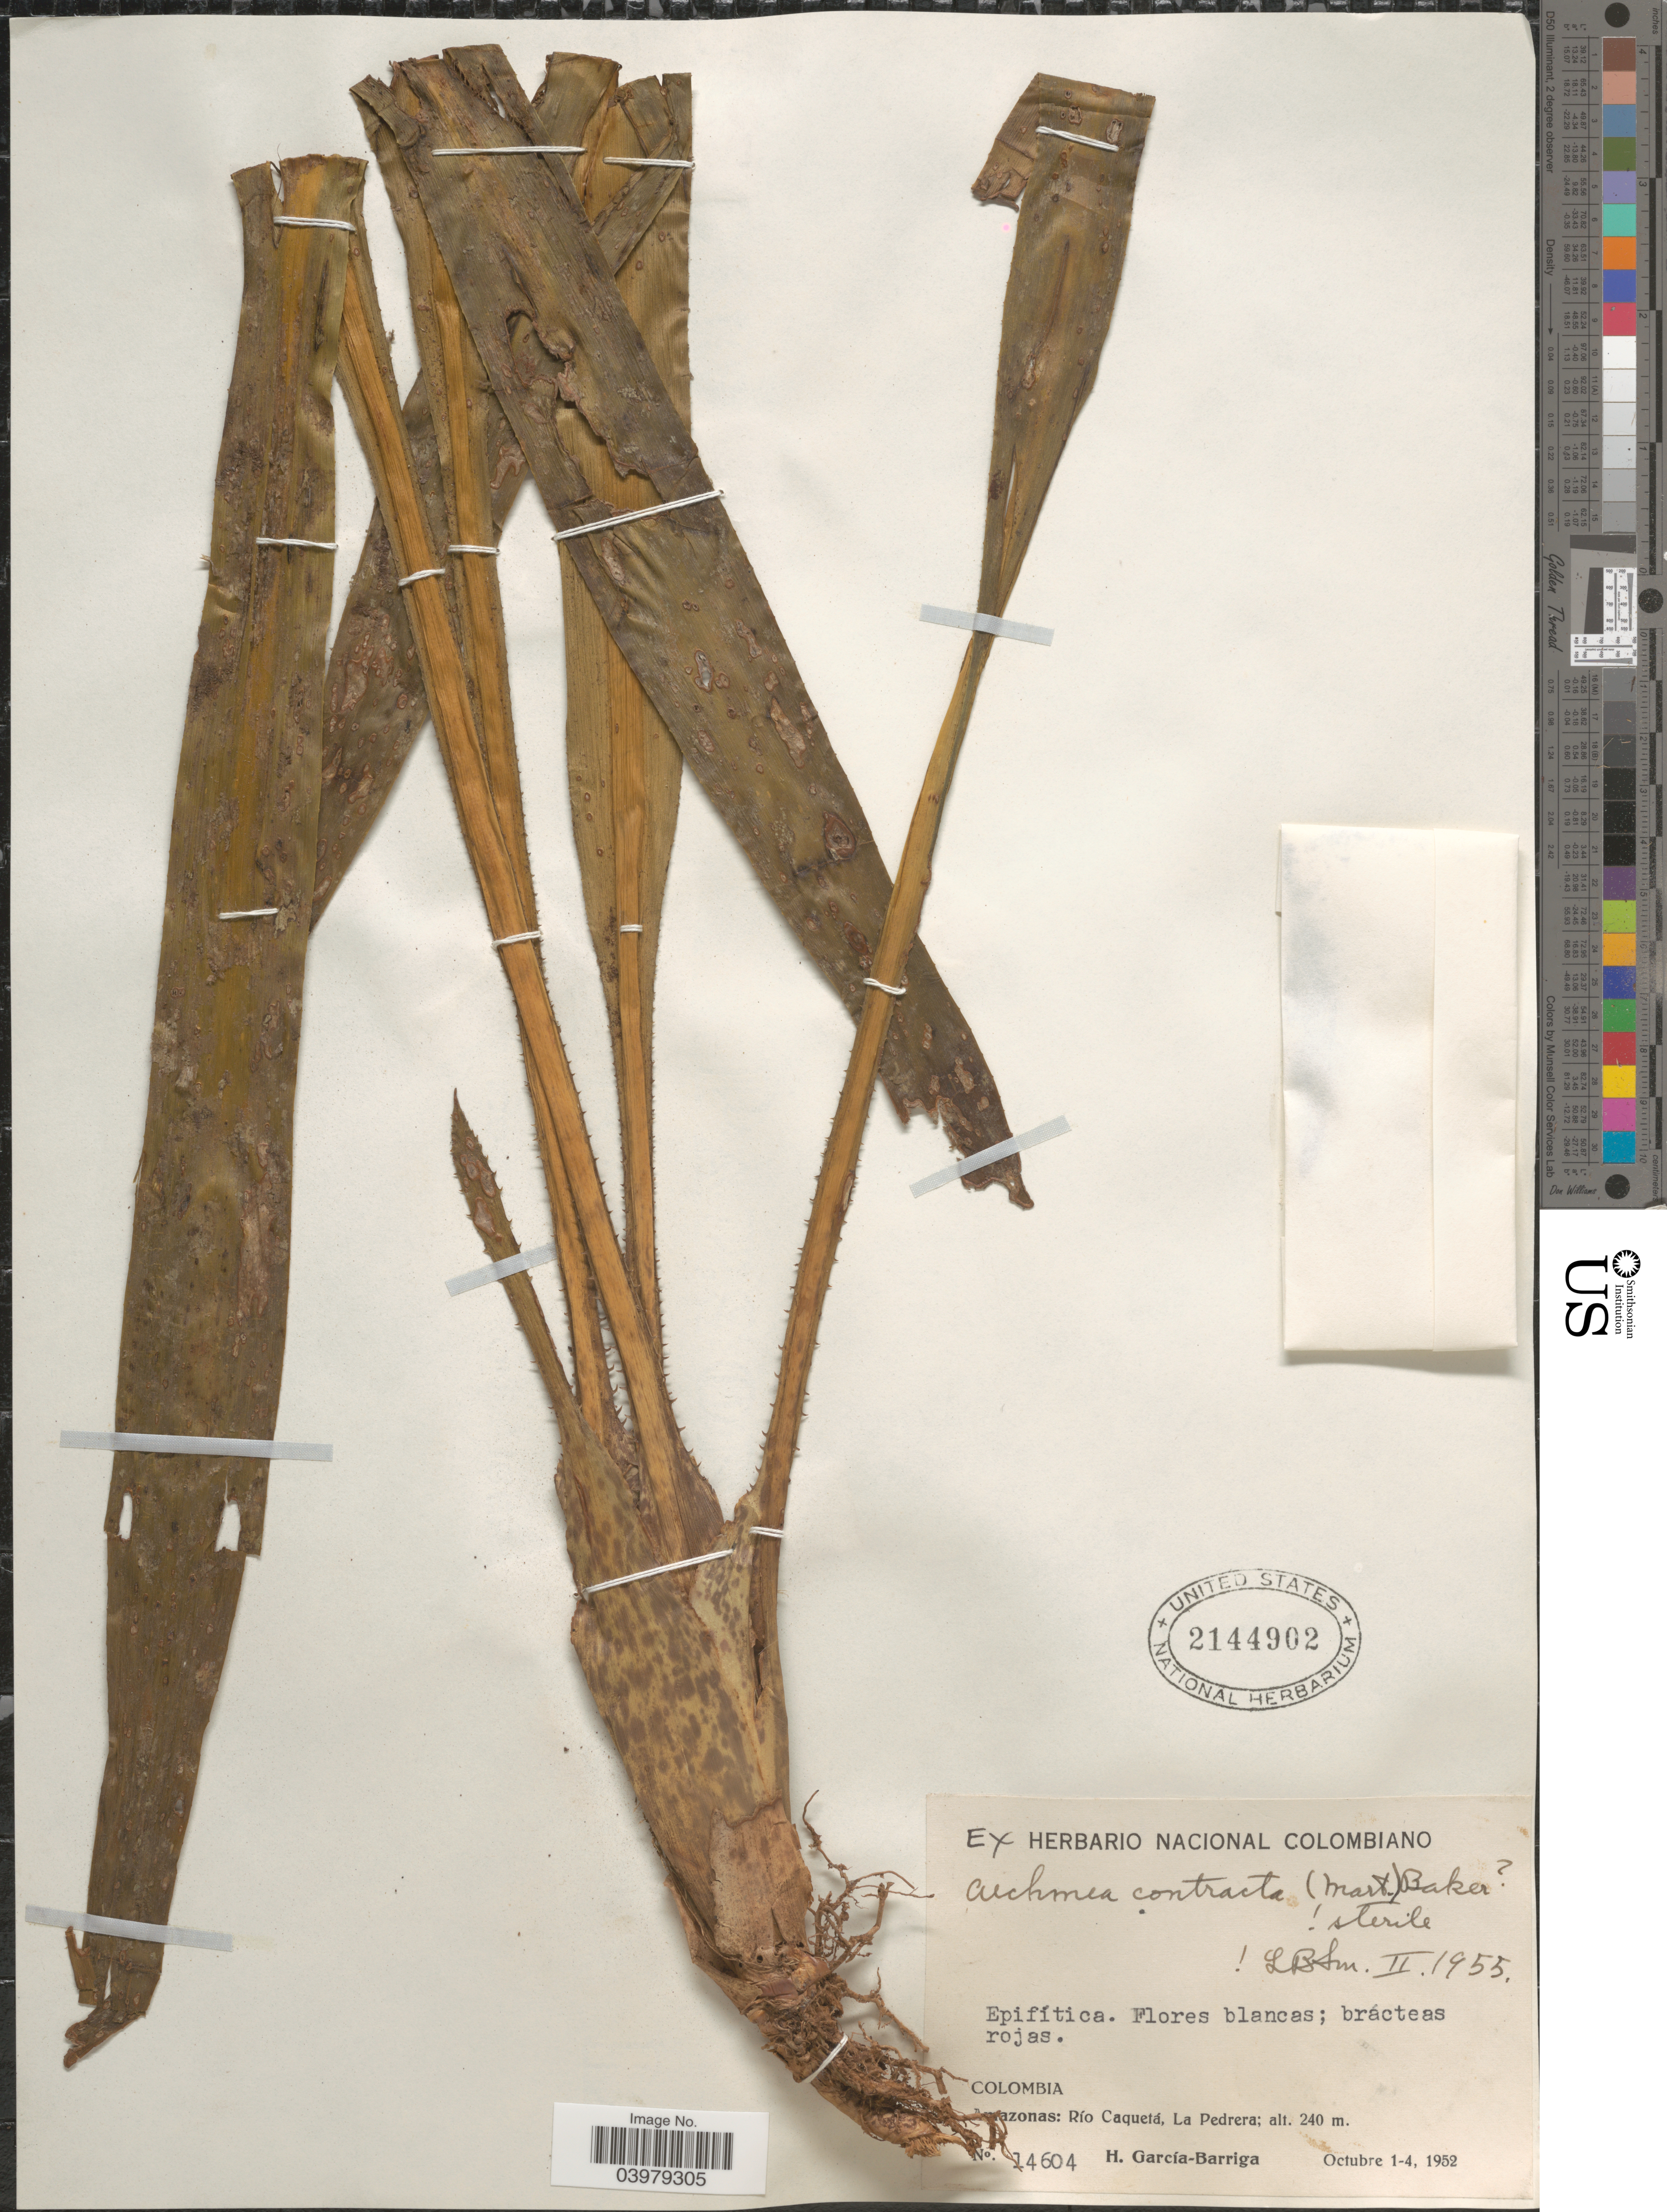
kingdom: Plantae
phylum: Tracheophyta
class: Liliopsida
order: Poales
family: Bromeliaceae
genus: Aechmea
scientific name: Aechmea contracta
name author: (Mart. ex Schult. f.) Baker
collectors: H. García Barriga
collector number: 14604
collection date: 1952-10-01/1952-10-04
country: Colombia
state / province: Amazônas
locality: Río Caquetá, La Pedrera.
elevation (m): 240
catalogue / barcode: US 2144902